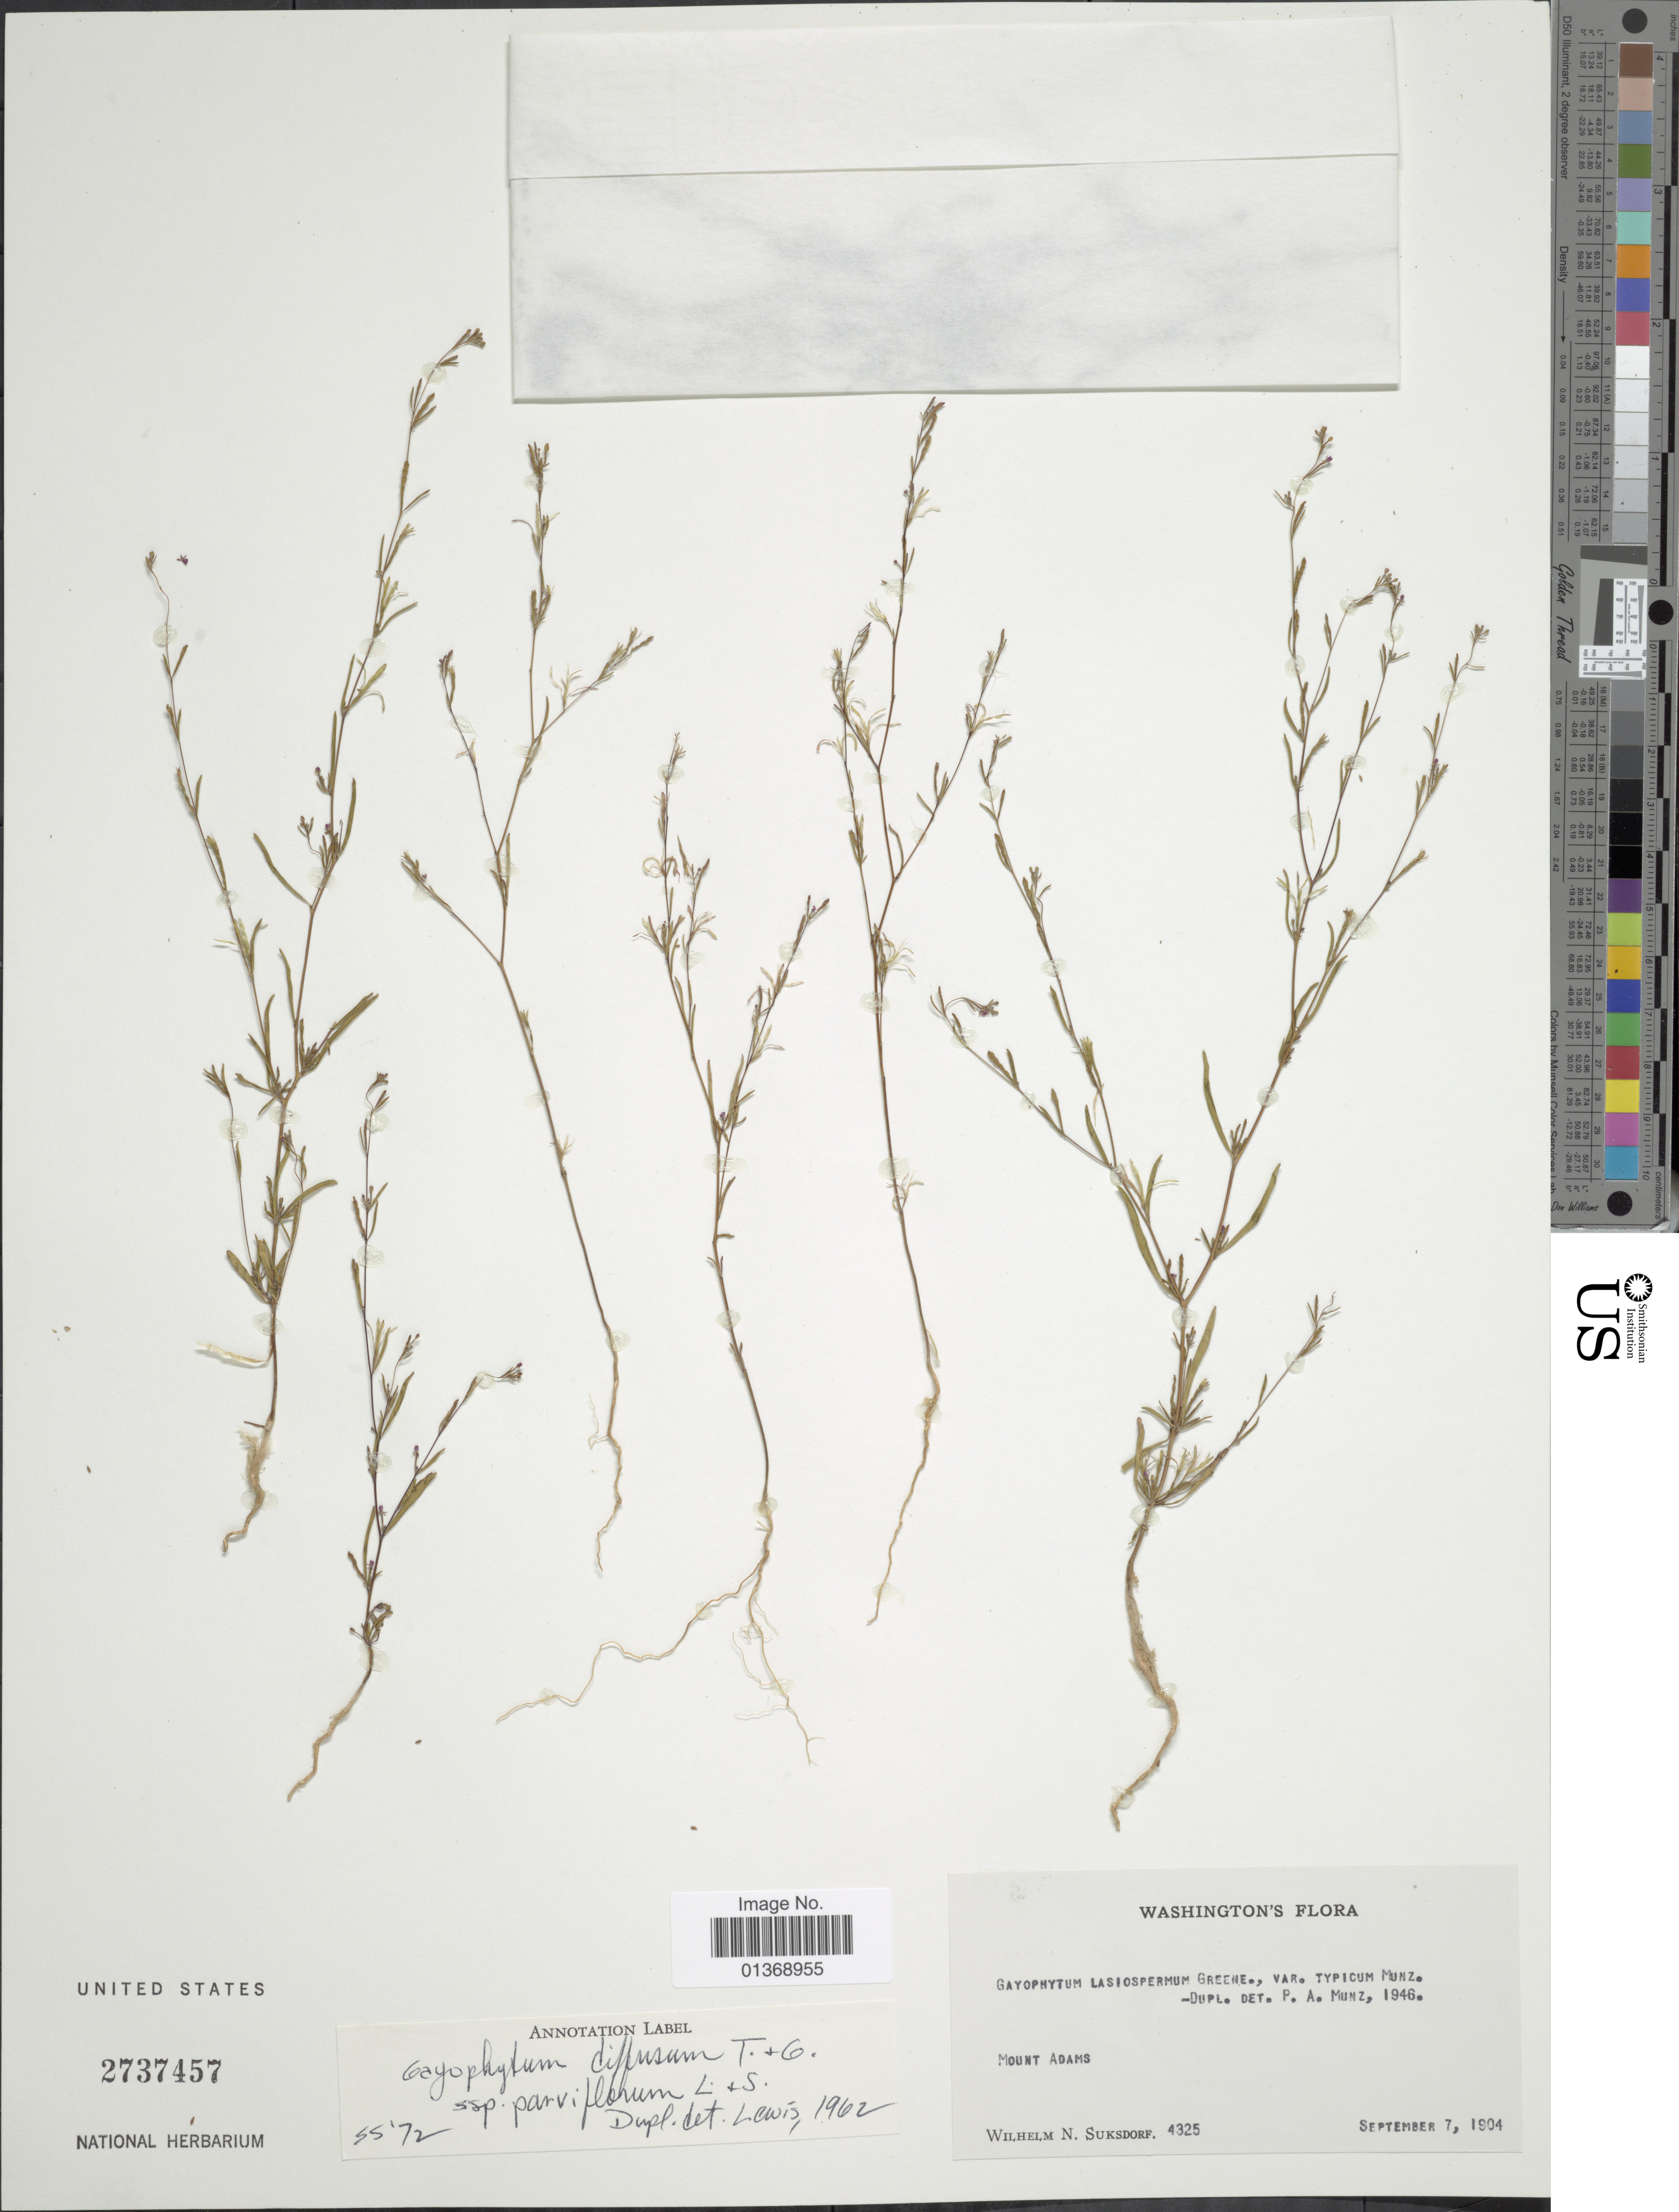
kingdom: Plantae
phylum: Tracheophyta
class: Magnoliopsida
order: Myrtales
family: Onagraceae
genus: Gayophytum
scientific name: Gayophytum diffusum subsp. parviflorum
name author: F. H. Lewis & Szweyk.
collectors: W. N. Suksdorf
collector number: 4325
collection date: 1904-09-07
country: United States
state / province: Washington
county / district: Yakima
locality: Mount Adams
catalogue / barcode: US 2737457